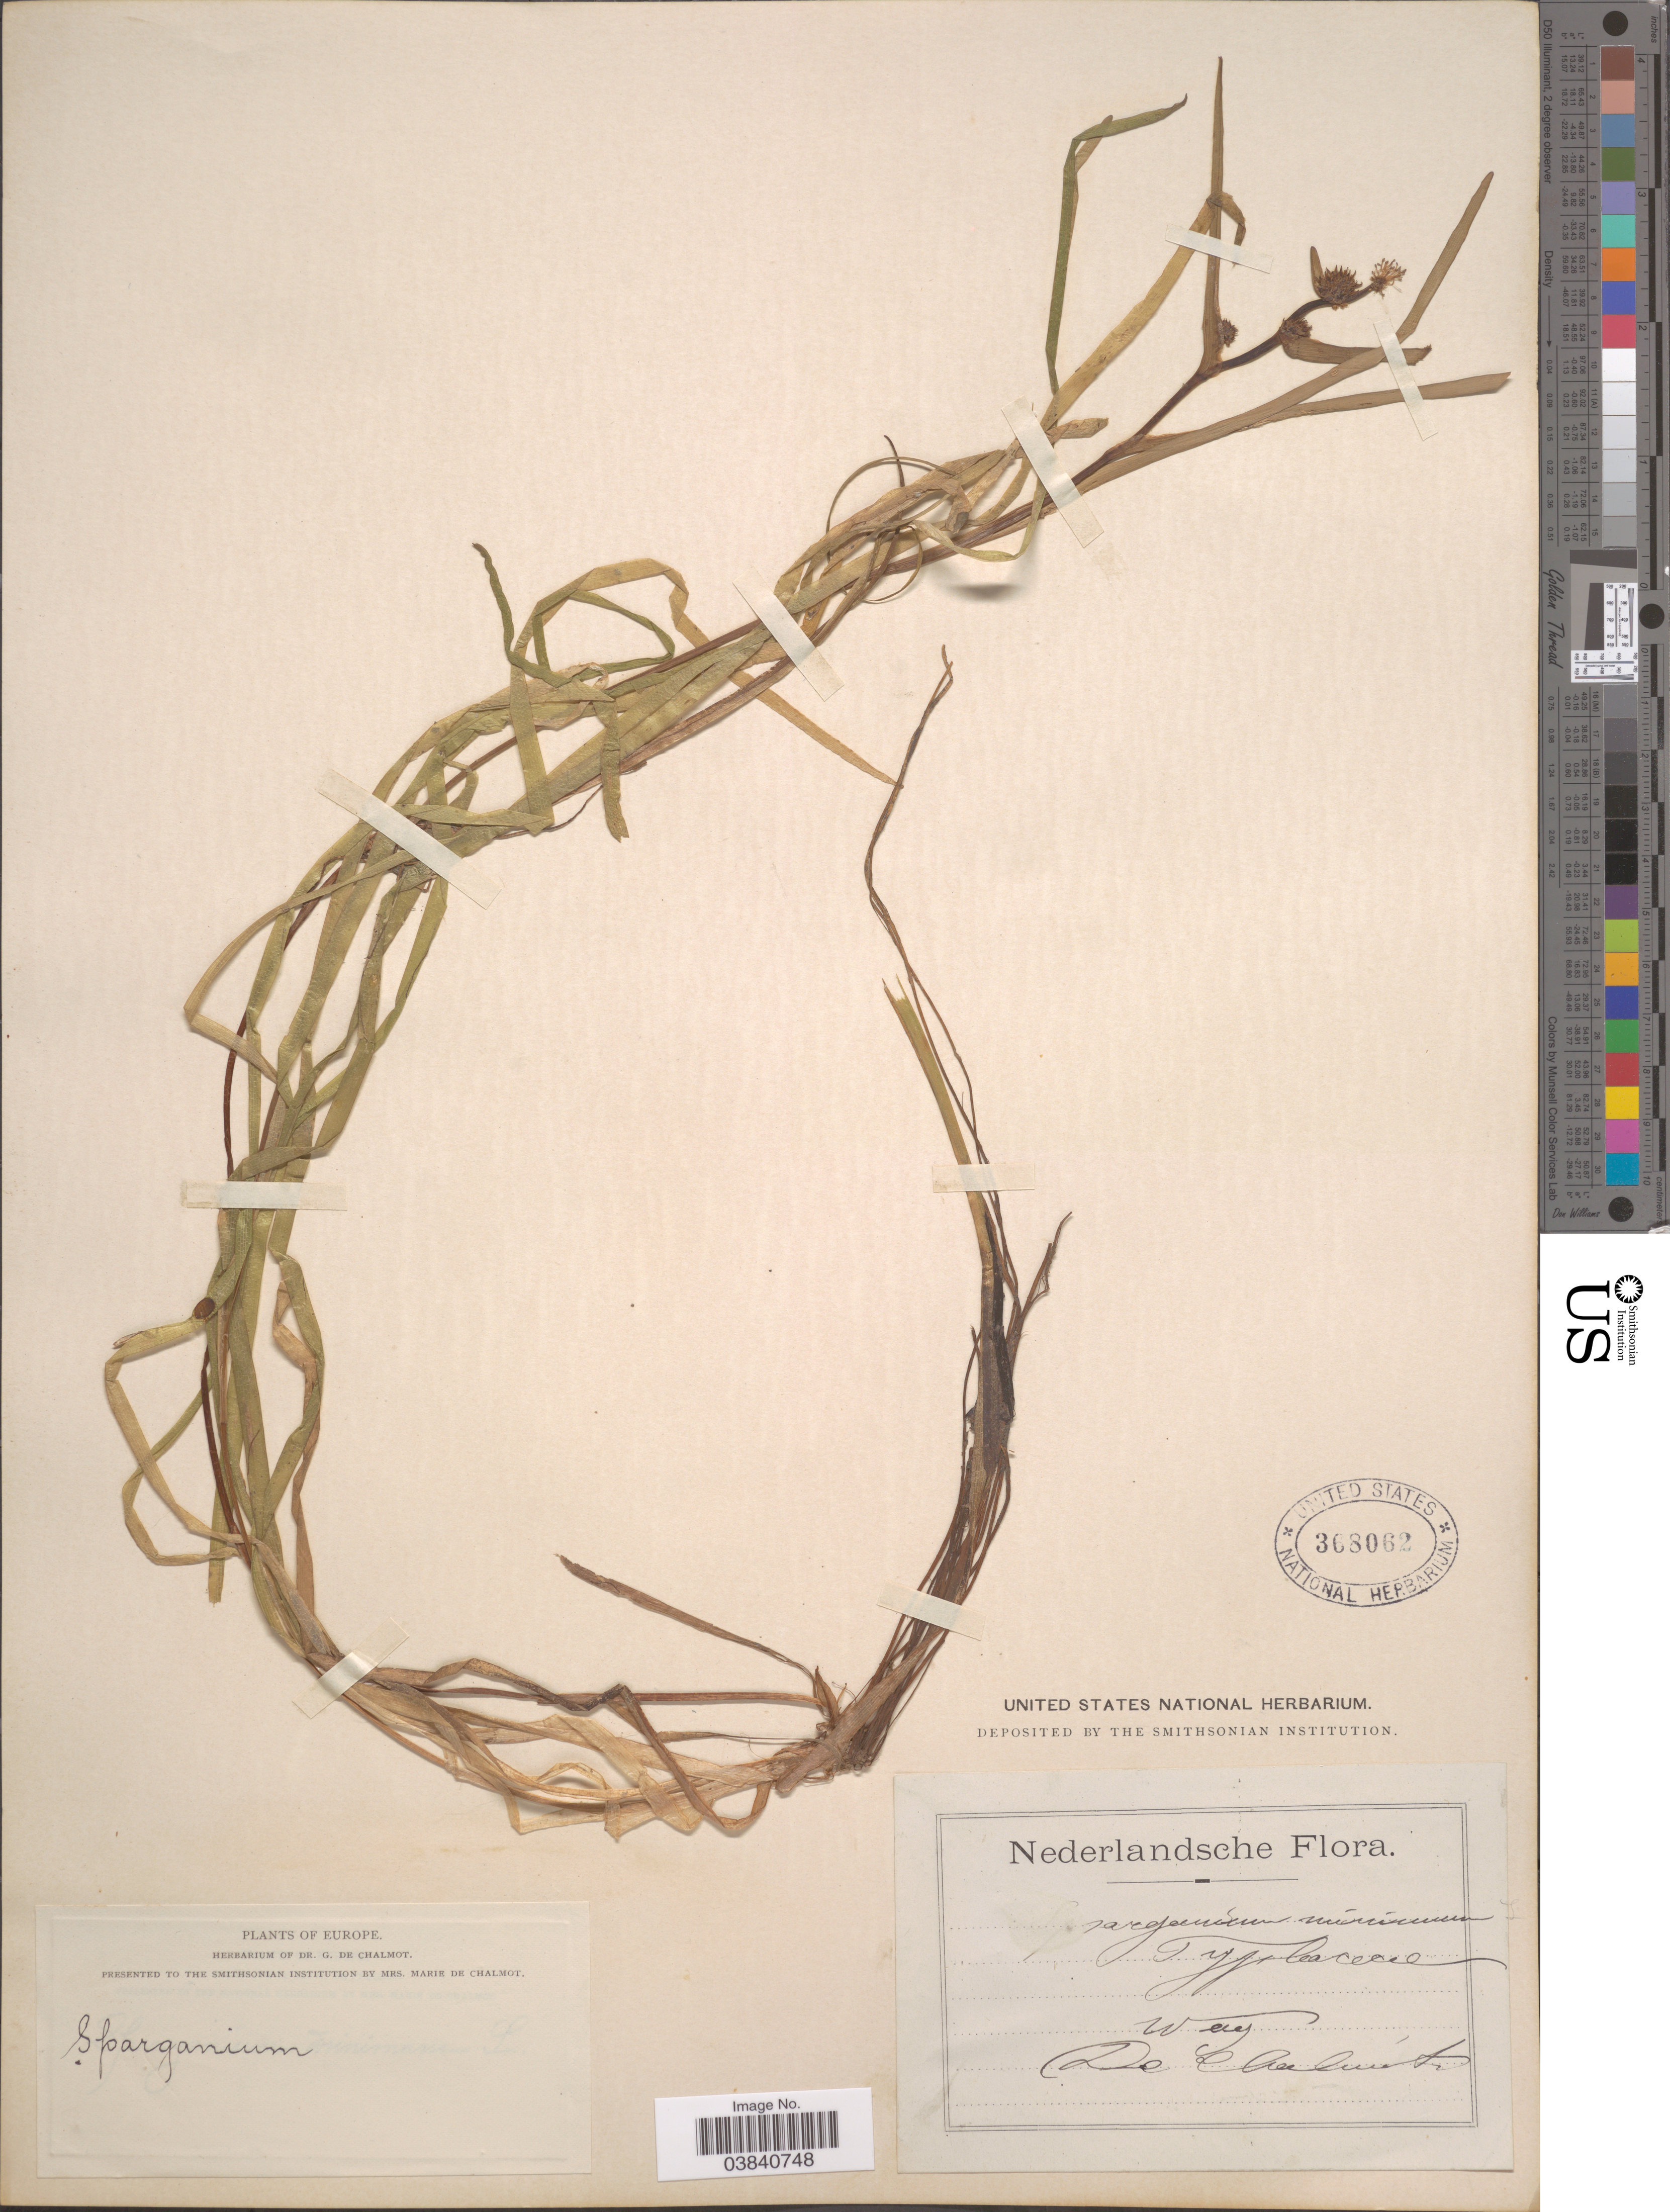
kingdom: Plantae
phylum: Tracheophyta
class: Liliopsida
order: Poales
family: Typhaceae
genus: Sparganium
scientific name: Sparganium minimum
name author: Wallr.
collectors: G. de Chalmot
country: Netherlands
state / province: Gelderland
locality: Wag.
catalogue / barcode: US 368062